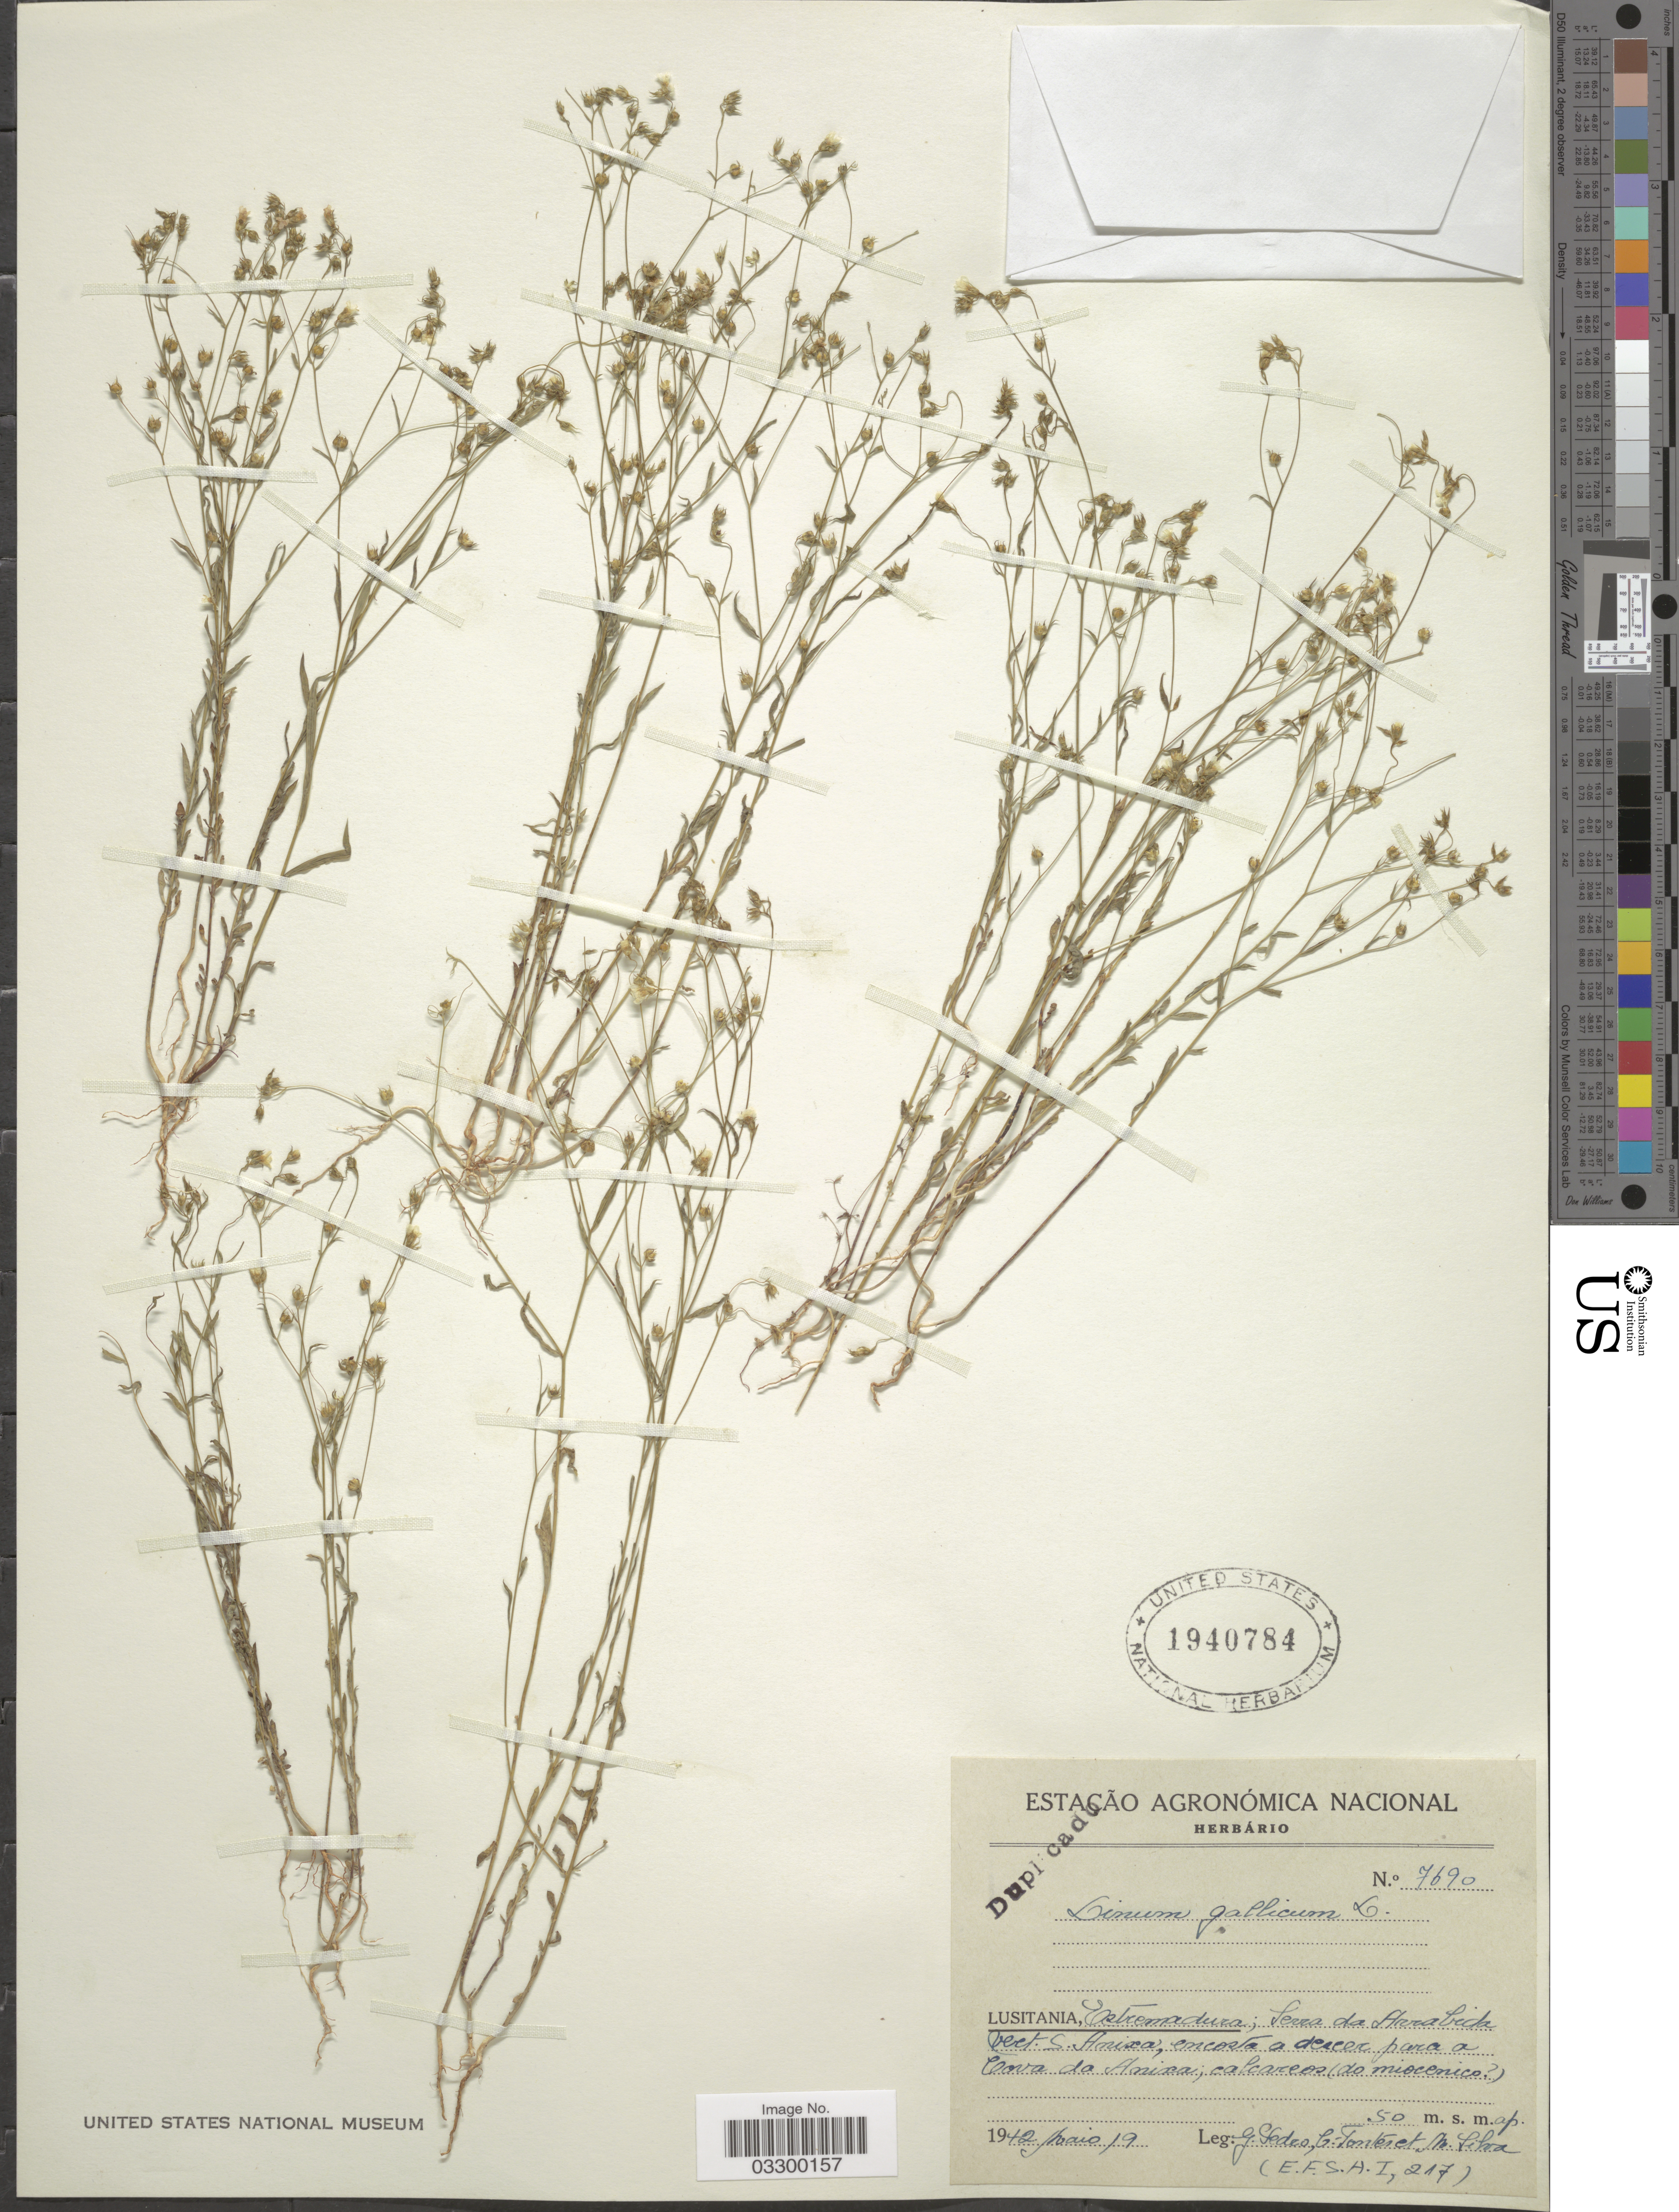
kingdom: Plantae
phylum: Tracheophyta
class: Magnoliopsida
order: Malpighiales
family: Linaceae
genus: Linum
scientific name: Linum gallicum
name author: L.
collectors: G. Pedro, C. Fontes & M. Silva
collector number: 7690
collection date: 1942-05-19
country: Portugal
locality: Lusitania, Estremadura: Serra da Arrabida, vert. S. Anixa [interpreted], encosta a deser para a ceova [interpreted] da Anixa [interpreted].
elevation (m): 50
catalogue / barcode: US 1940784